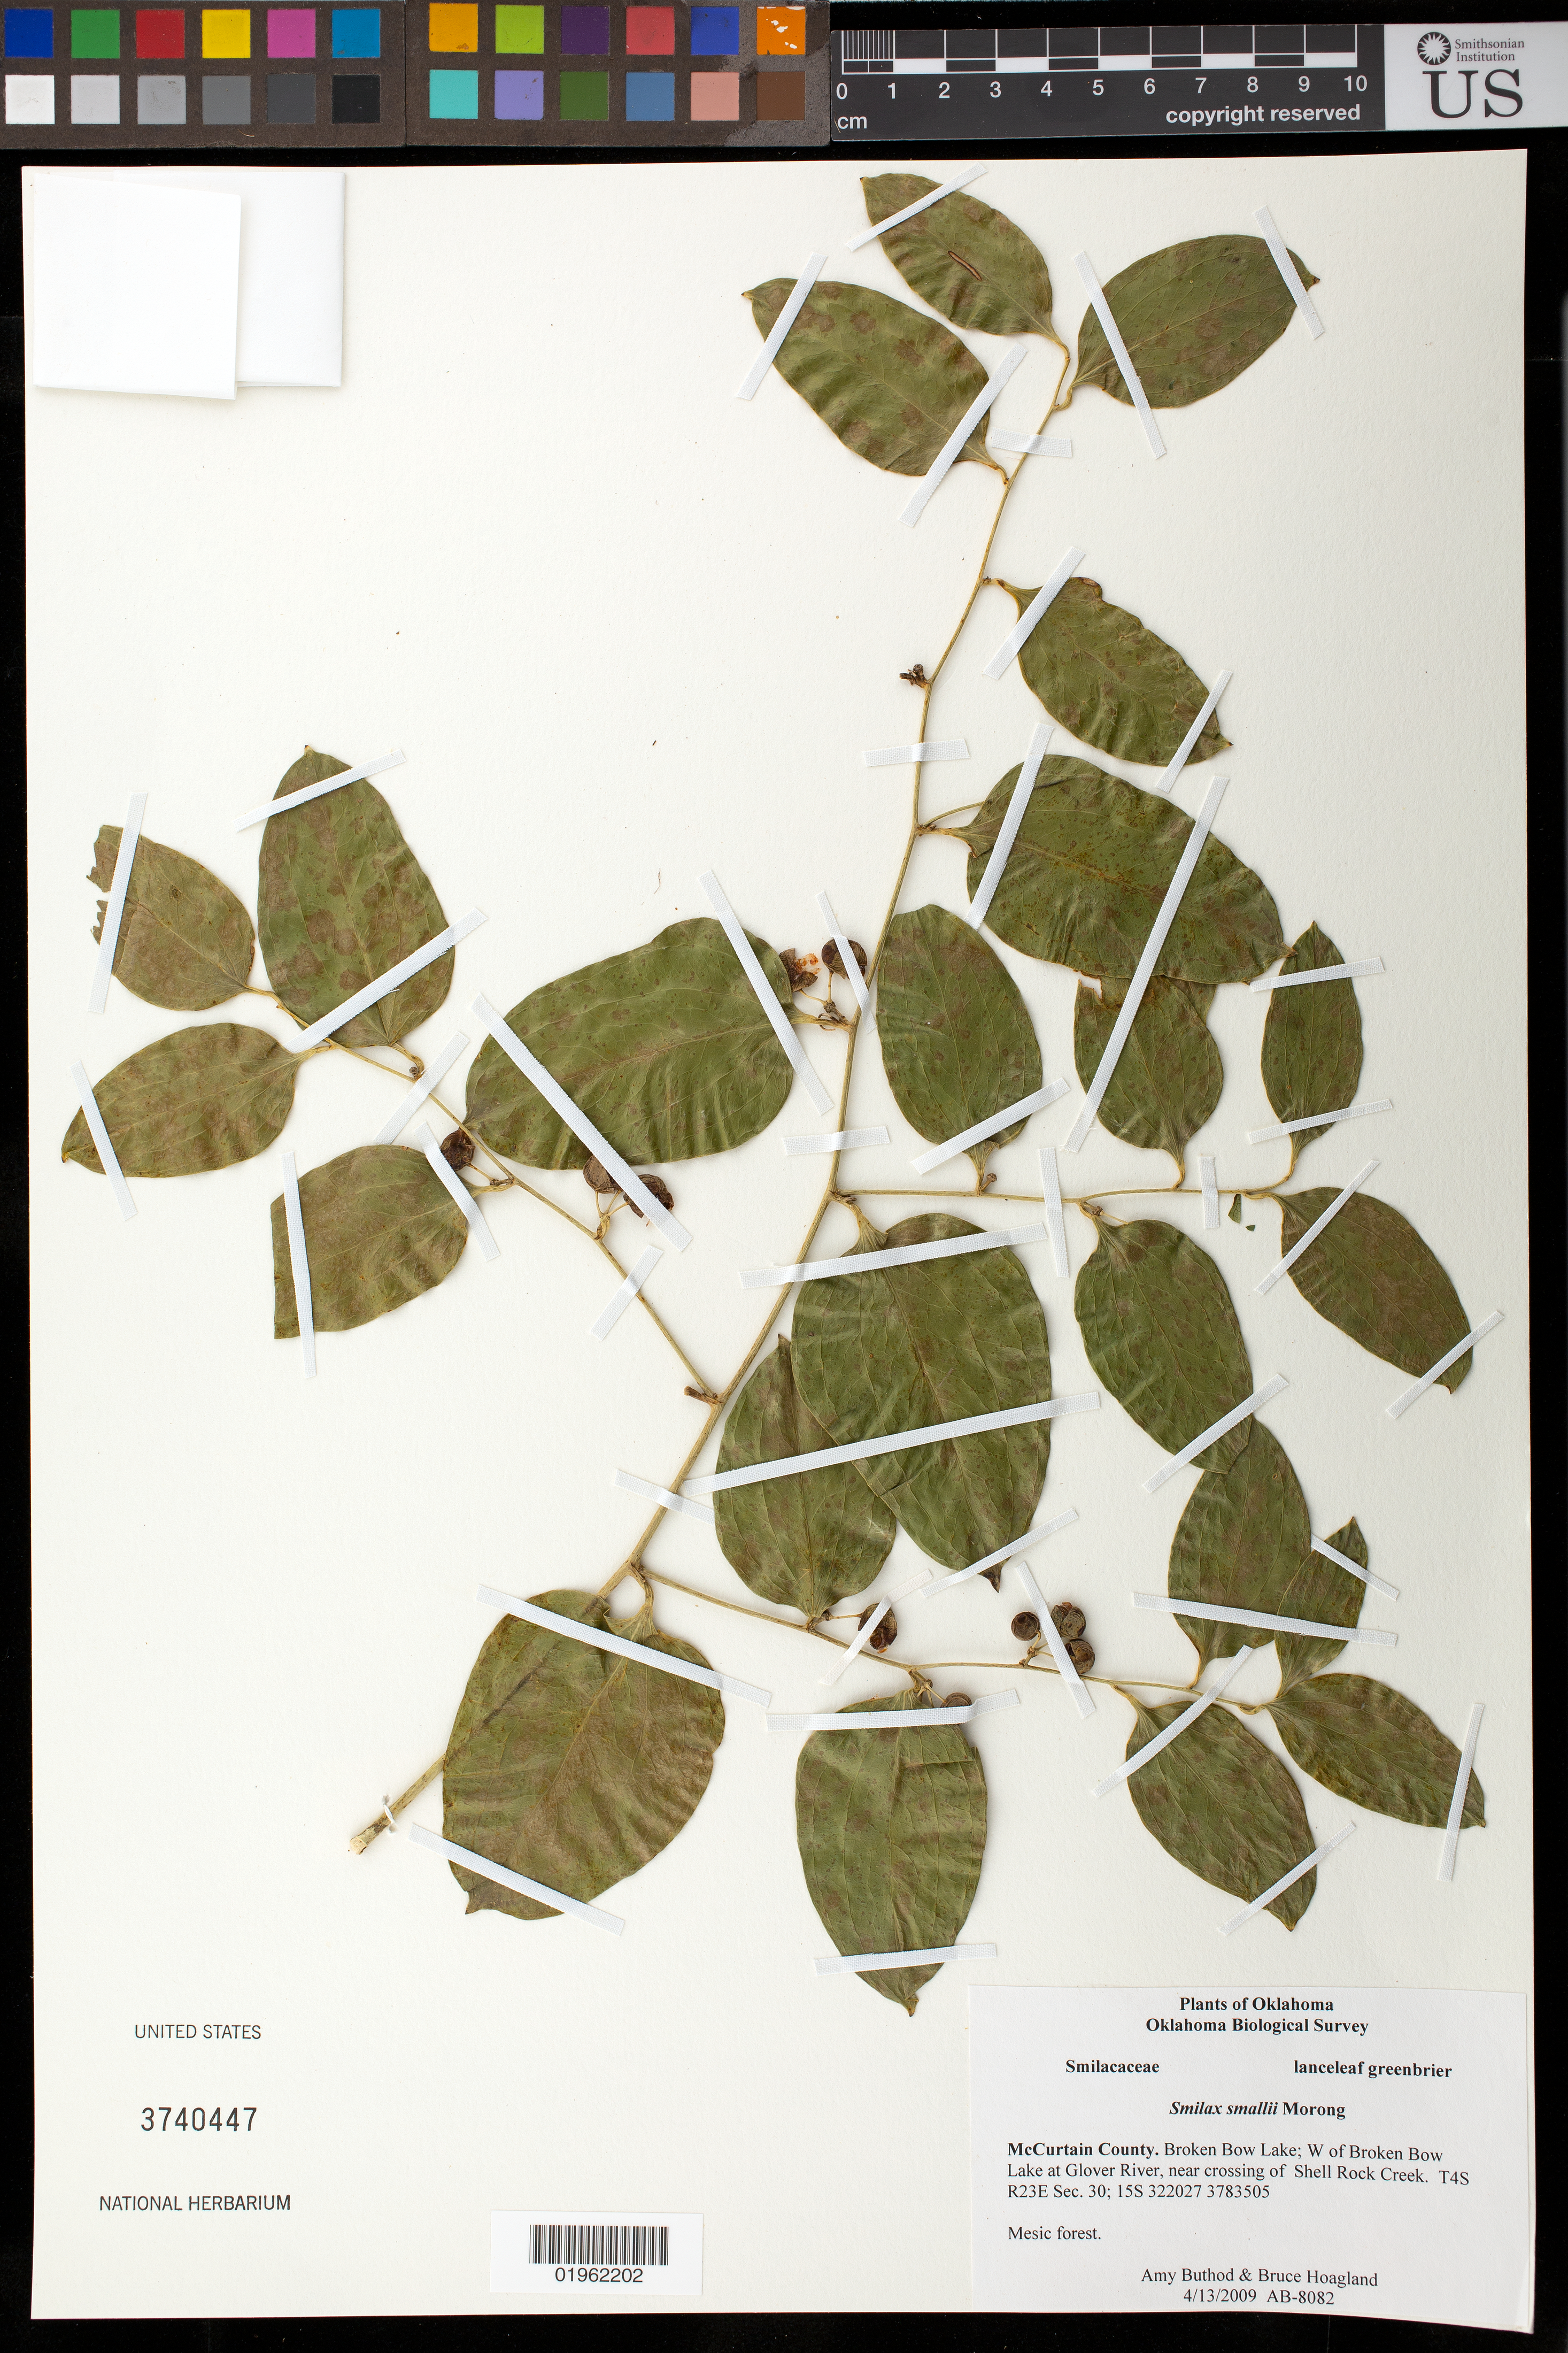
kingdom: Plantae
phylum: Tracheophyta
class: Liliopsida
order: Liliales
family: Smilacaceae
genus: Smilax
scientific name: Smilax smallii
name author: Morong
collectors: A. Buthod & B. Hoagland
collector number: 8082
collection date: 2009-04-13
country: United States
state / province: Oklahoma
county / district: Mccurtain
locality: Broken Bow Lake at Glover River, near crossing of Shell Rock Creek. T4S R23E Sec 30.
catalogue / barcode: US 3740447